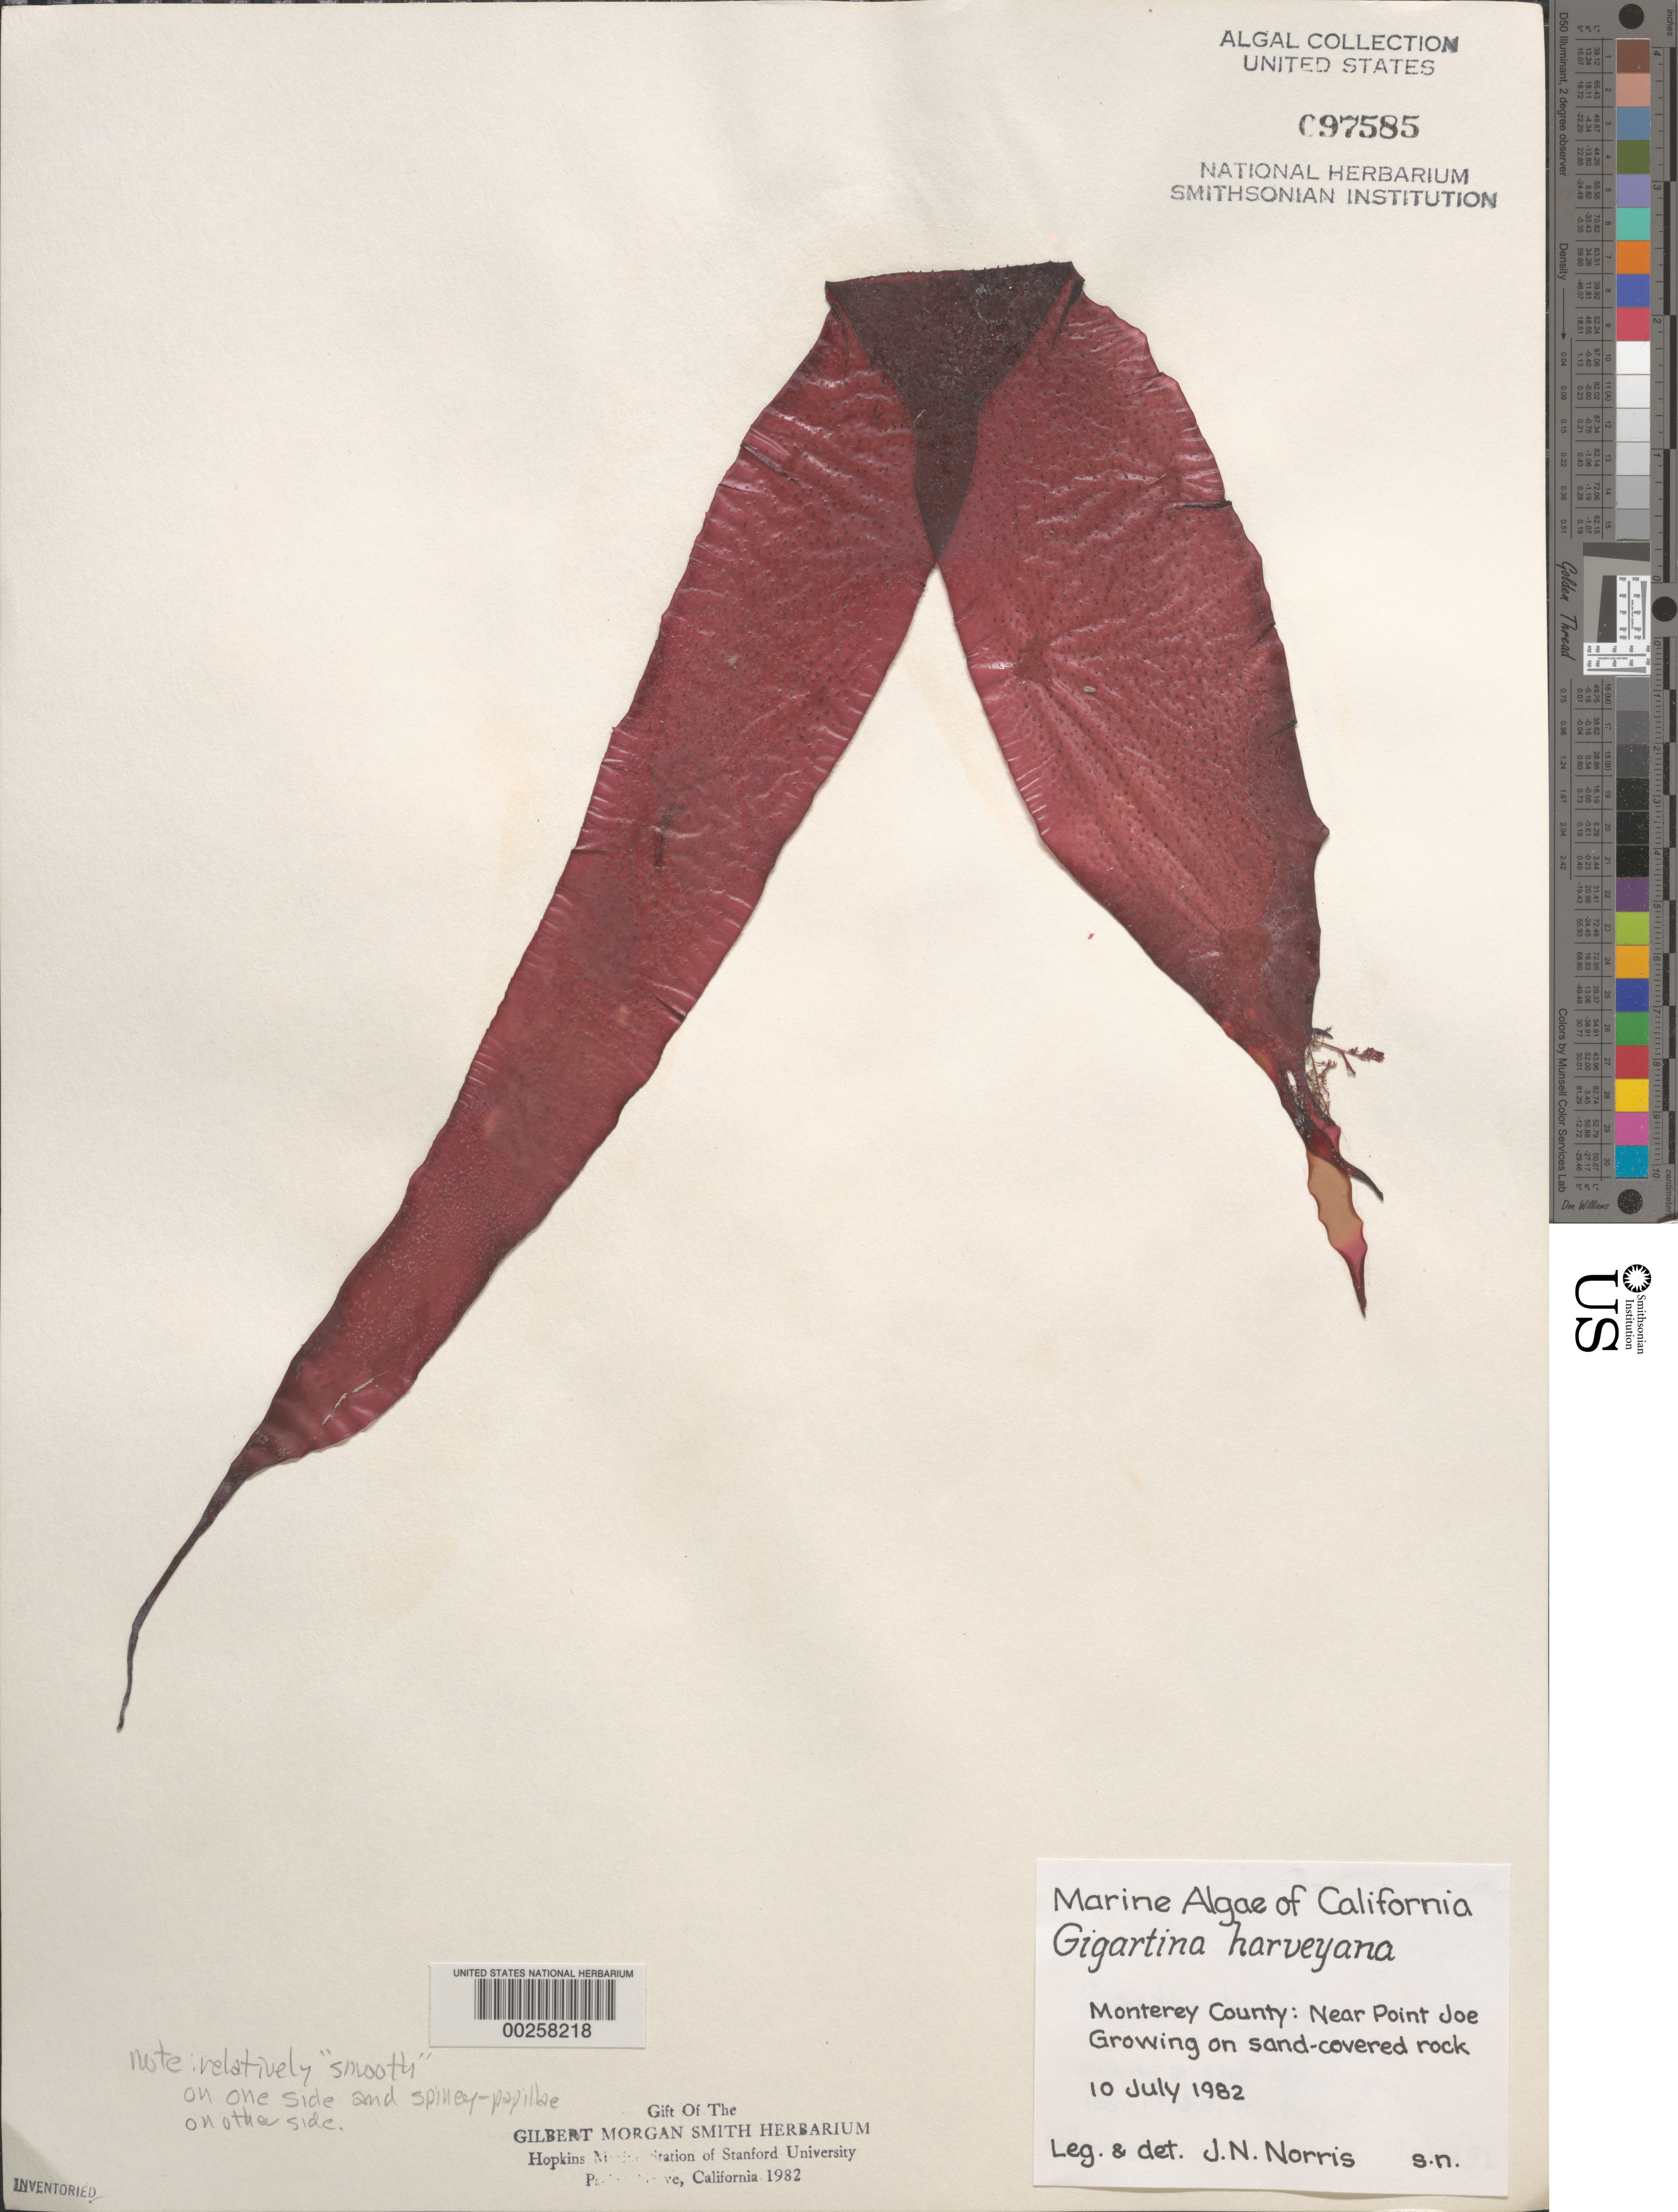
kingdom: Plantae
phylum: Rhodophyta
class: Florideophyceae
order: Gigartinales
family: Gigartinaceae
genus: Chondracanthus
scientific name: Chondracanthus harveyanus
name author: (Kütz.) Guiry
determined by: Algae name updating Project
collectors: J. N. Norris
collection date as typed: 10 Jul 1982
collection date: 1982-07-10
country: United States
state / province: California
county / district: Monterey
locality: Near Point Joe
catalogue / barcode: US 97585